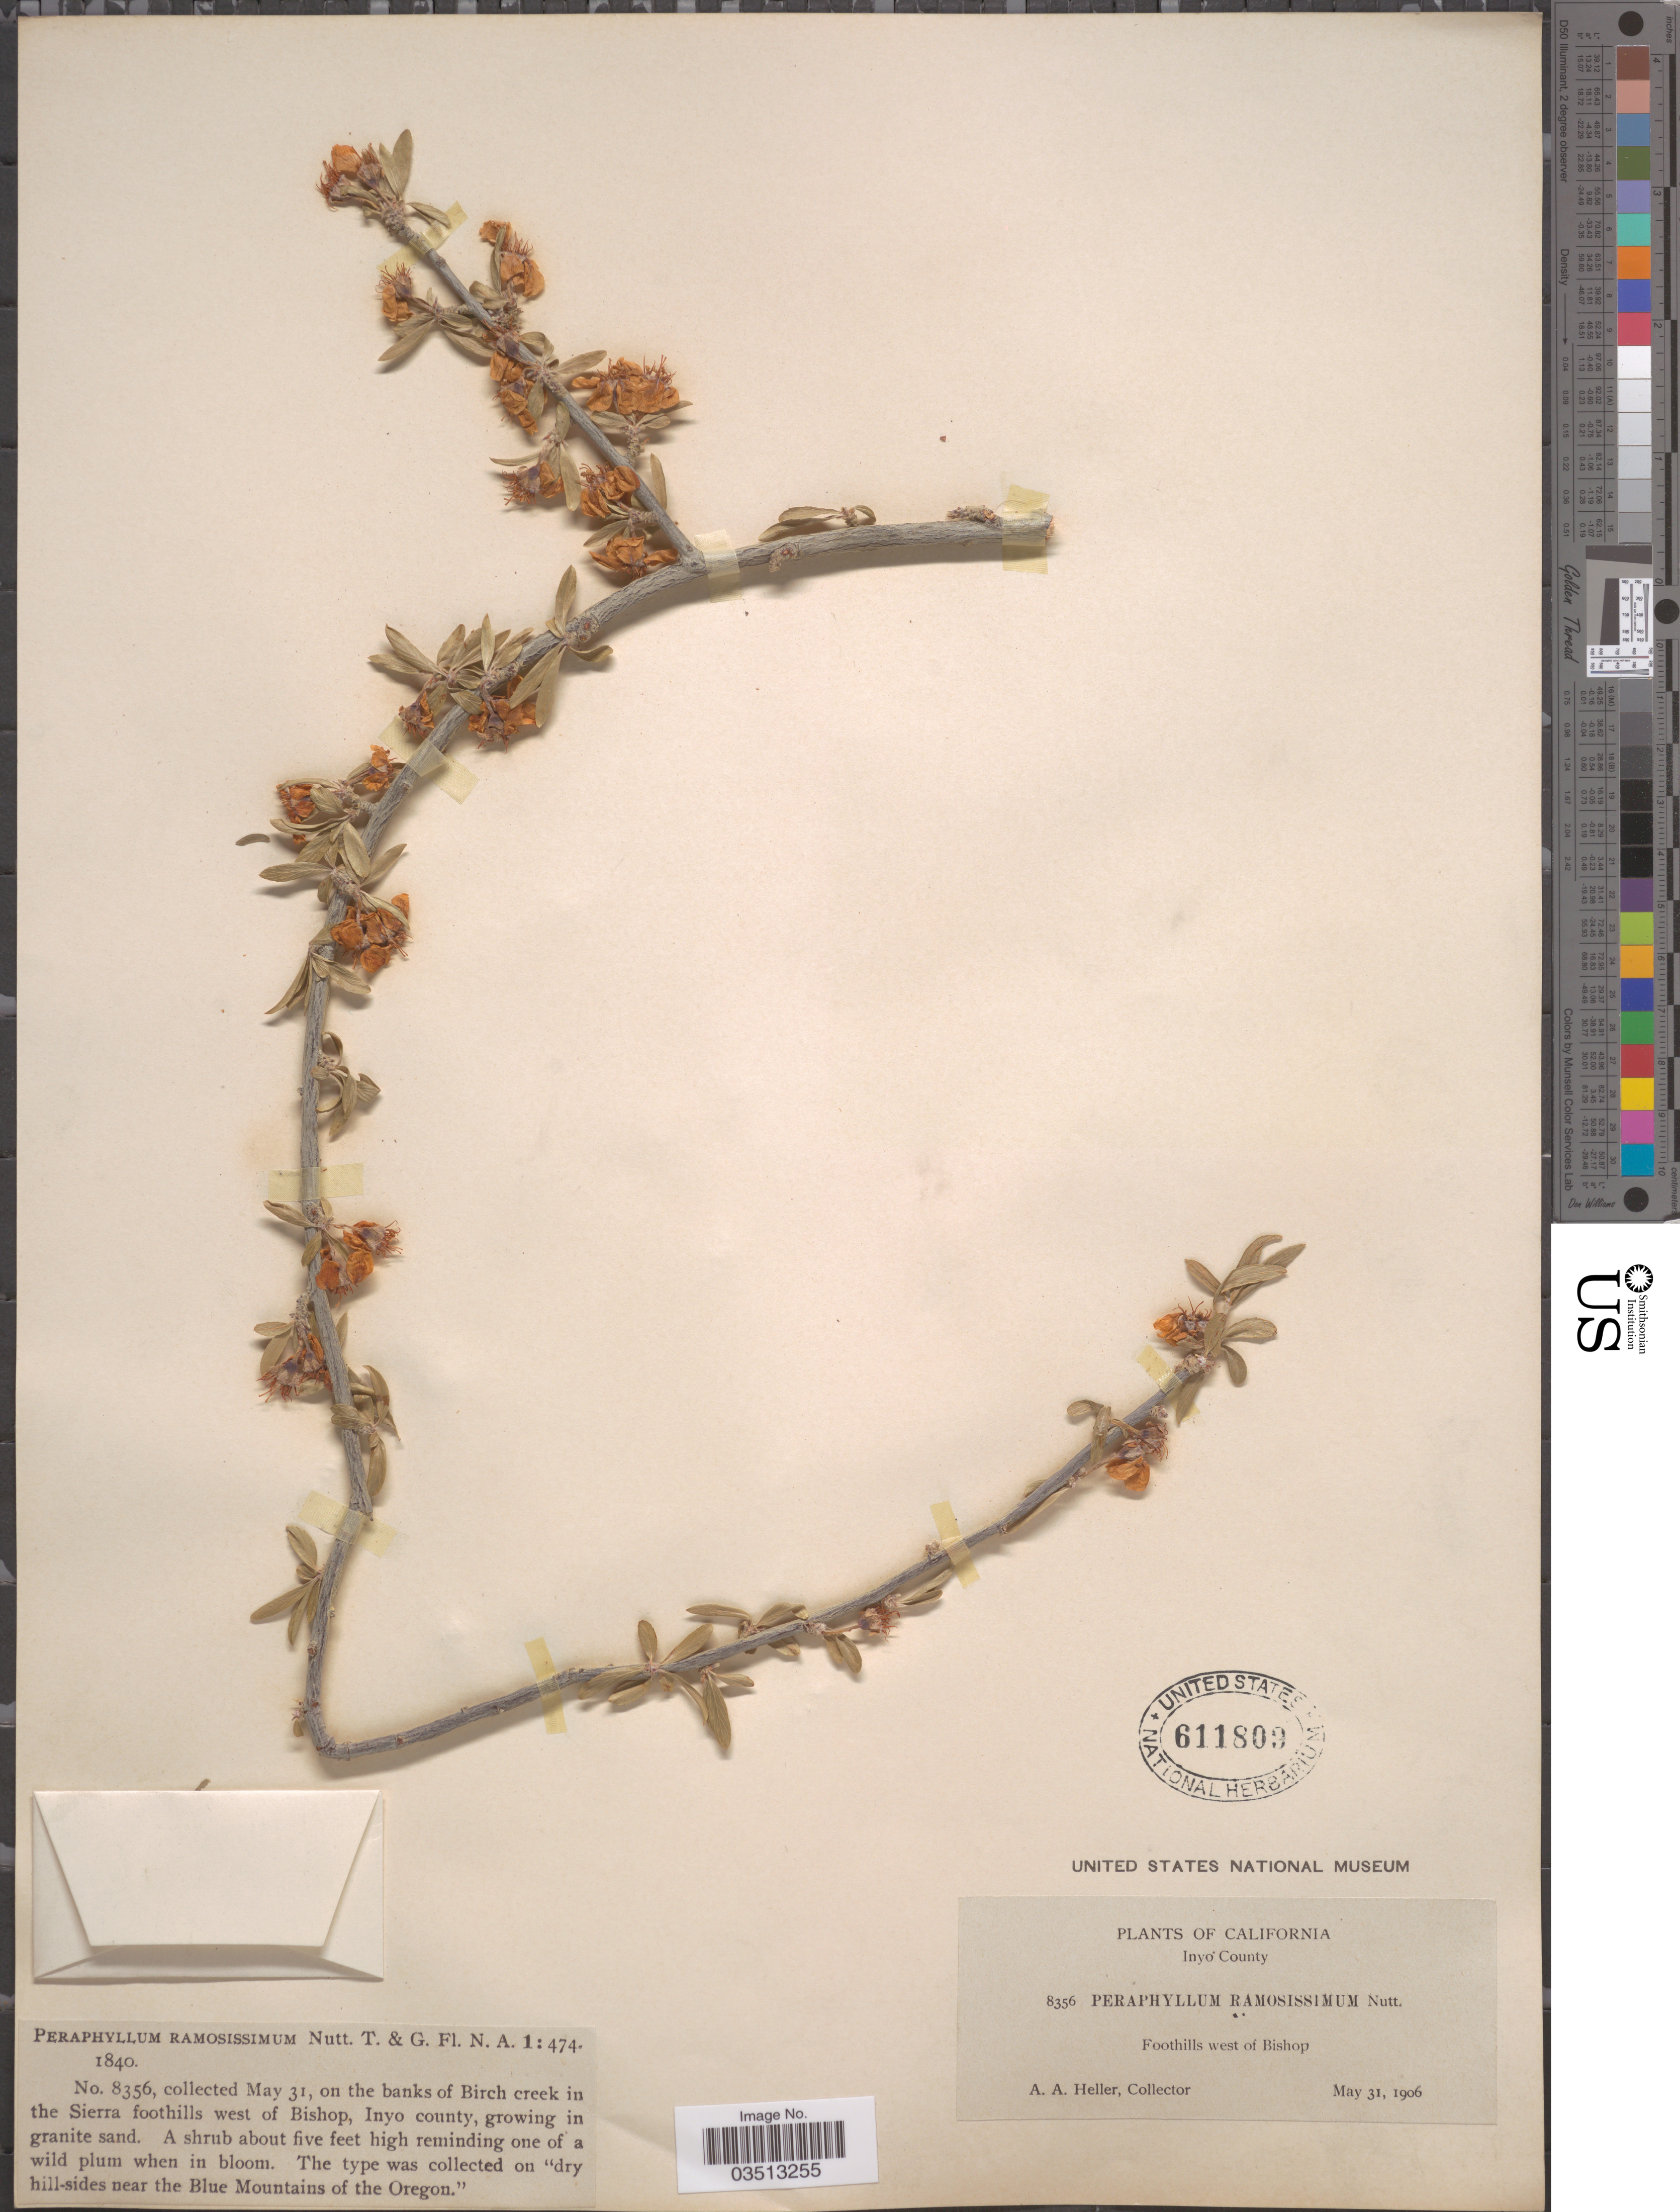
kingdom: Plantae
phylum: Tracheophyta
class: Magnoliopsida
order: Rosales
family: Rosaceae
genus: Peraphyllum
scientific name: Peraphyllum ramosissimum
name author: Nutt.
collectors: A. A. Heller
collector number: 8356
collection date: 1906-05-31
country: United States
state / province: California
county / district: Inyo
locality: On the banks of Birch creek in the Sierra foothills west of Bishop, Inyo county. Near the Blue Mountains of the Oregon. Foothills west of Bishop.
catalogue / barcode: US 611809